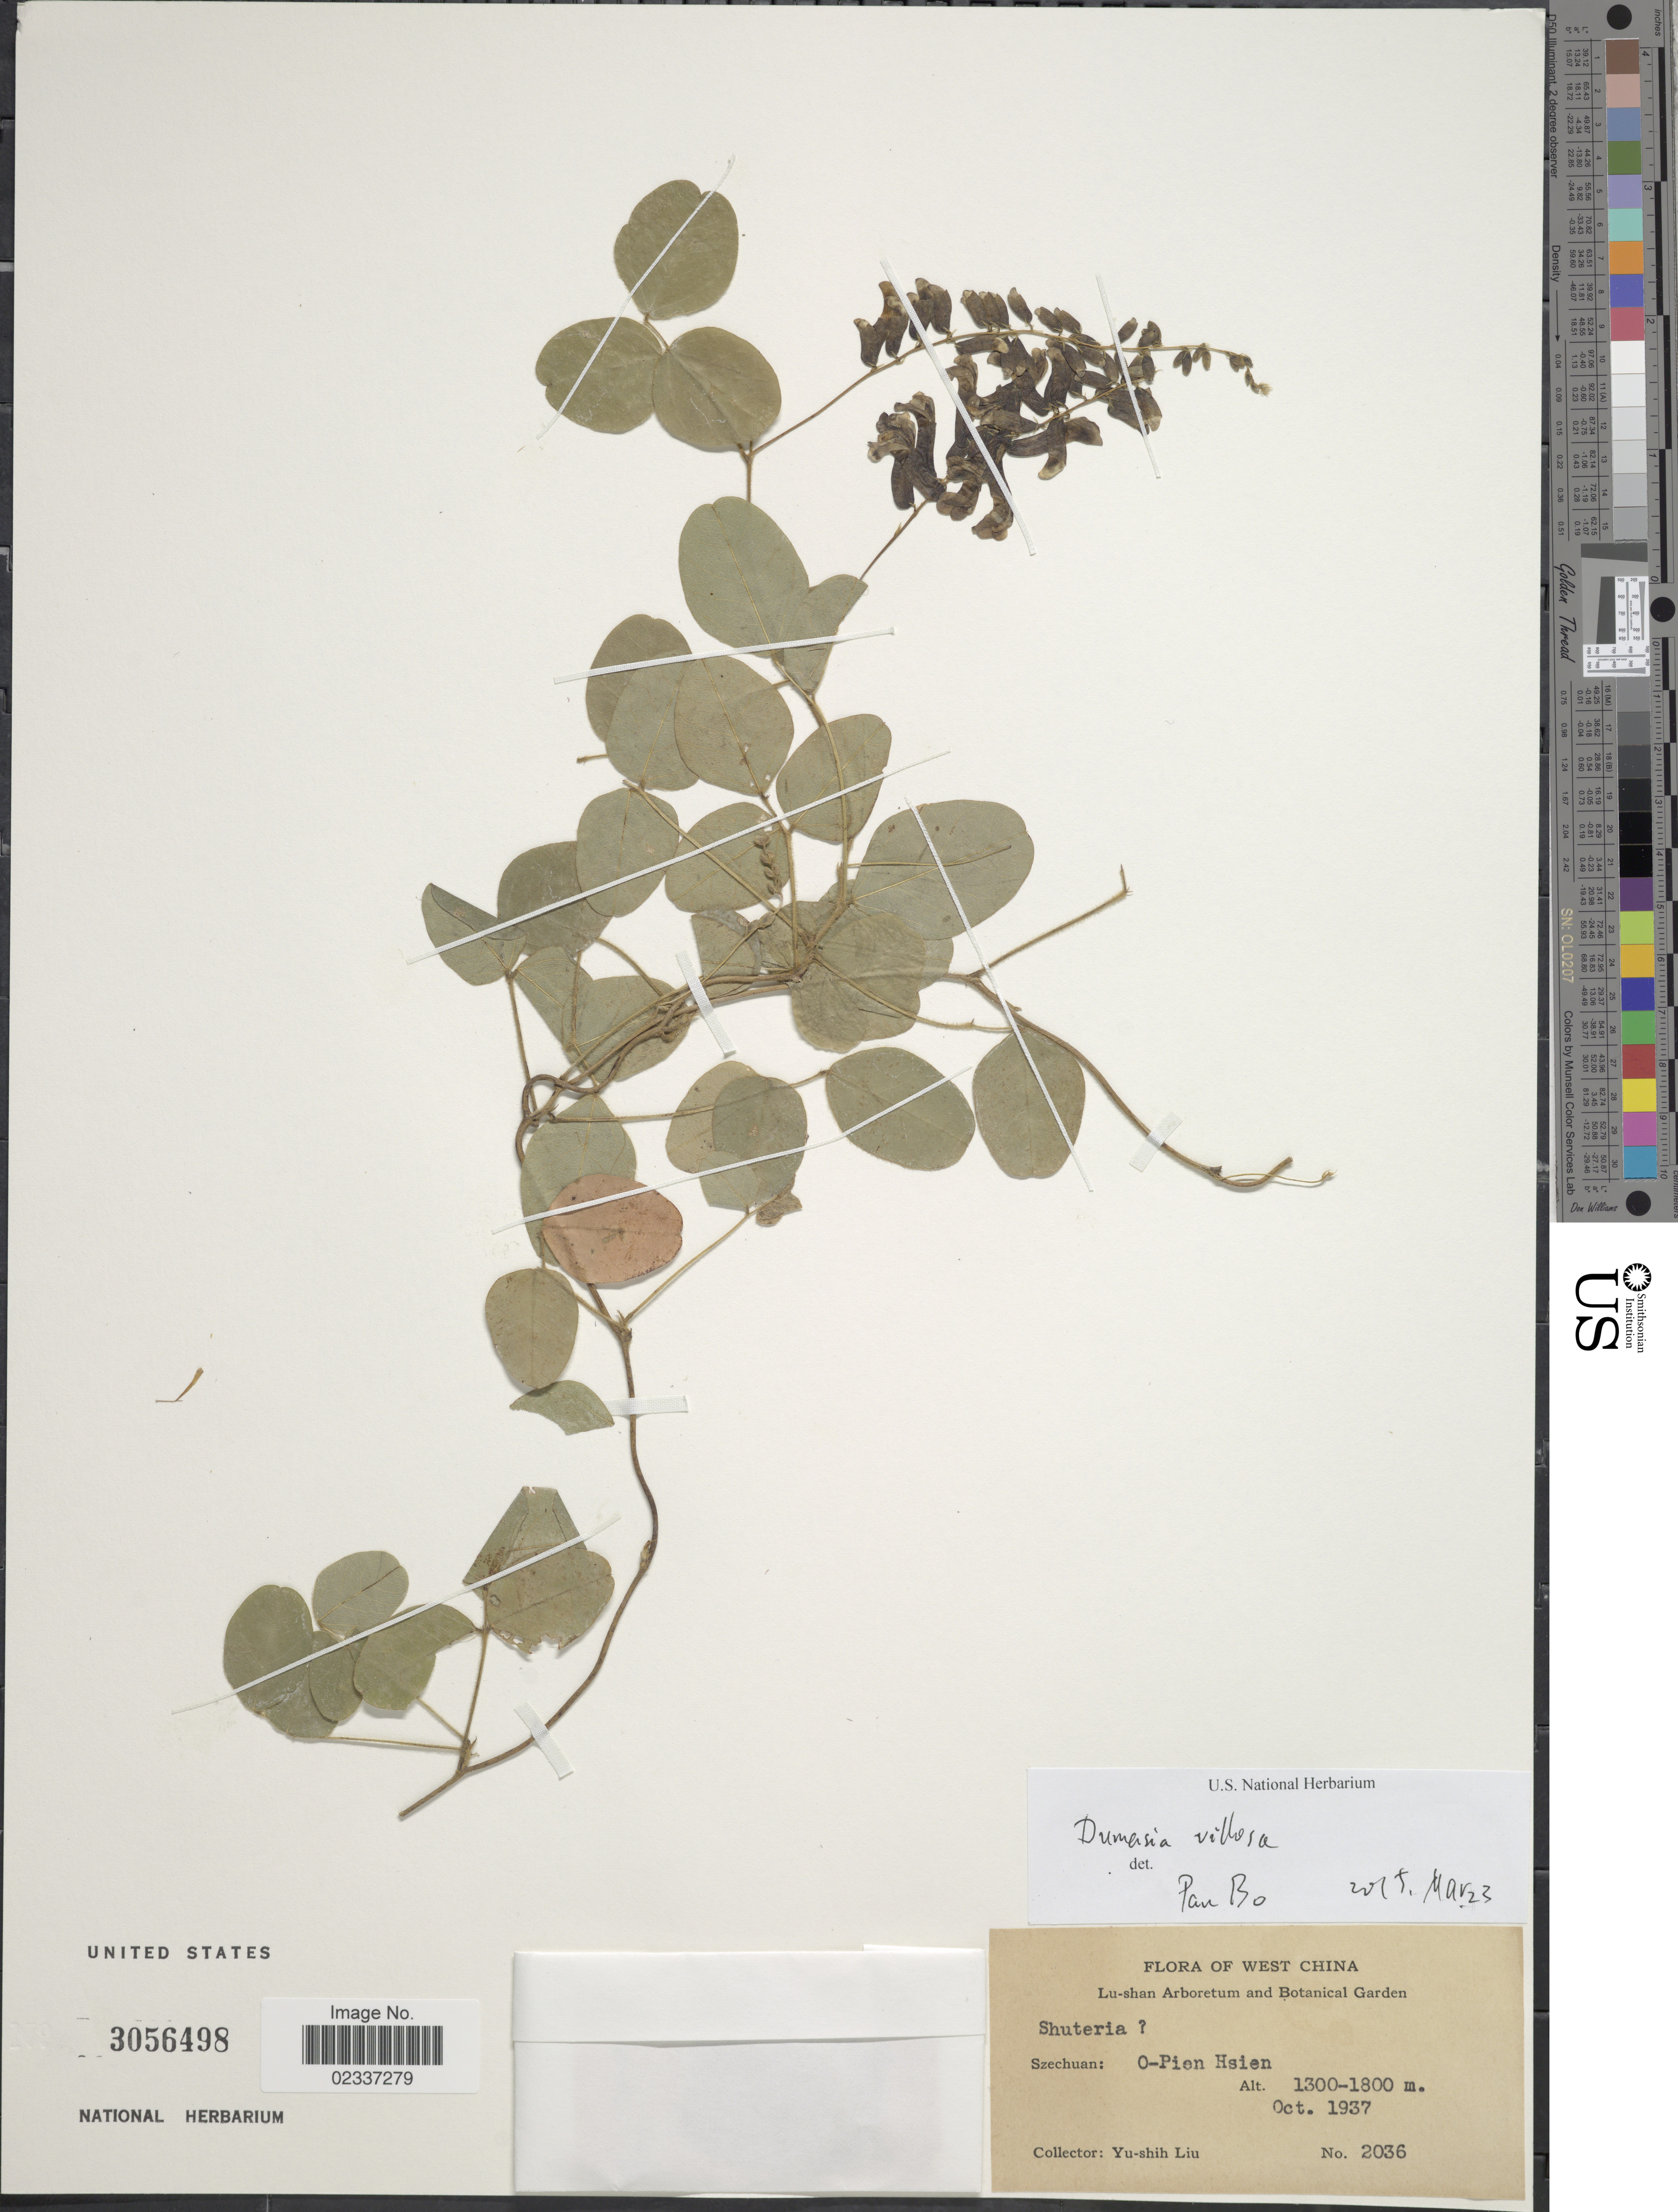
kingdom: Plantae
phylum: Tracheophyta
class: Magnoliopsida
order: Fabales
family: Fabaceae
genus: Dumasia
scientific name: Dumasia villosa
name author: DC.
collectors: Y.-S. Liu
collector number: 2036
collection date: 1937-10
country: China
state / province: Sichuan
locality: West China, Szechuan: O-Pien Hsien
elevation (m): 1300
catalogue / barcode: US 3056498